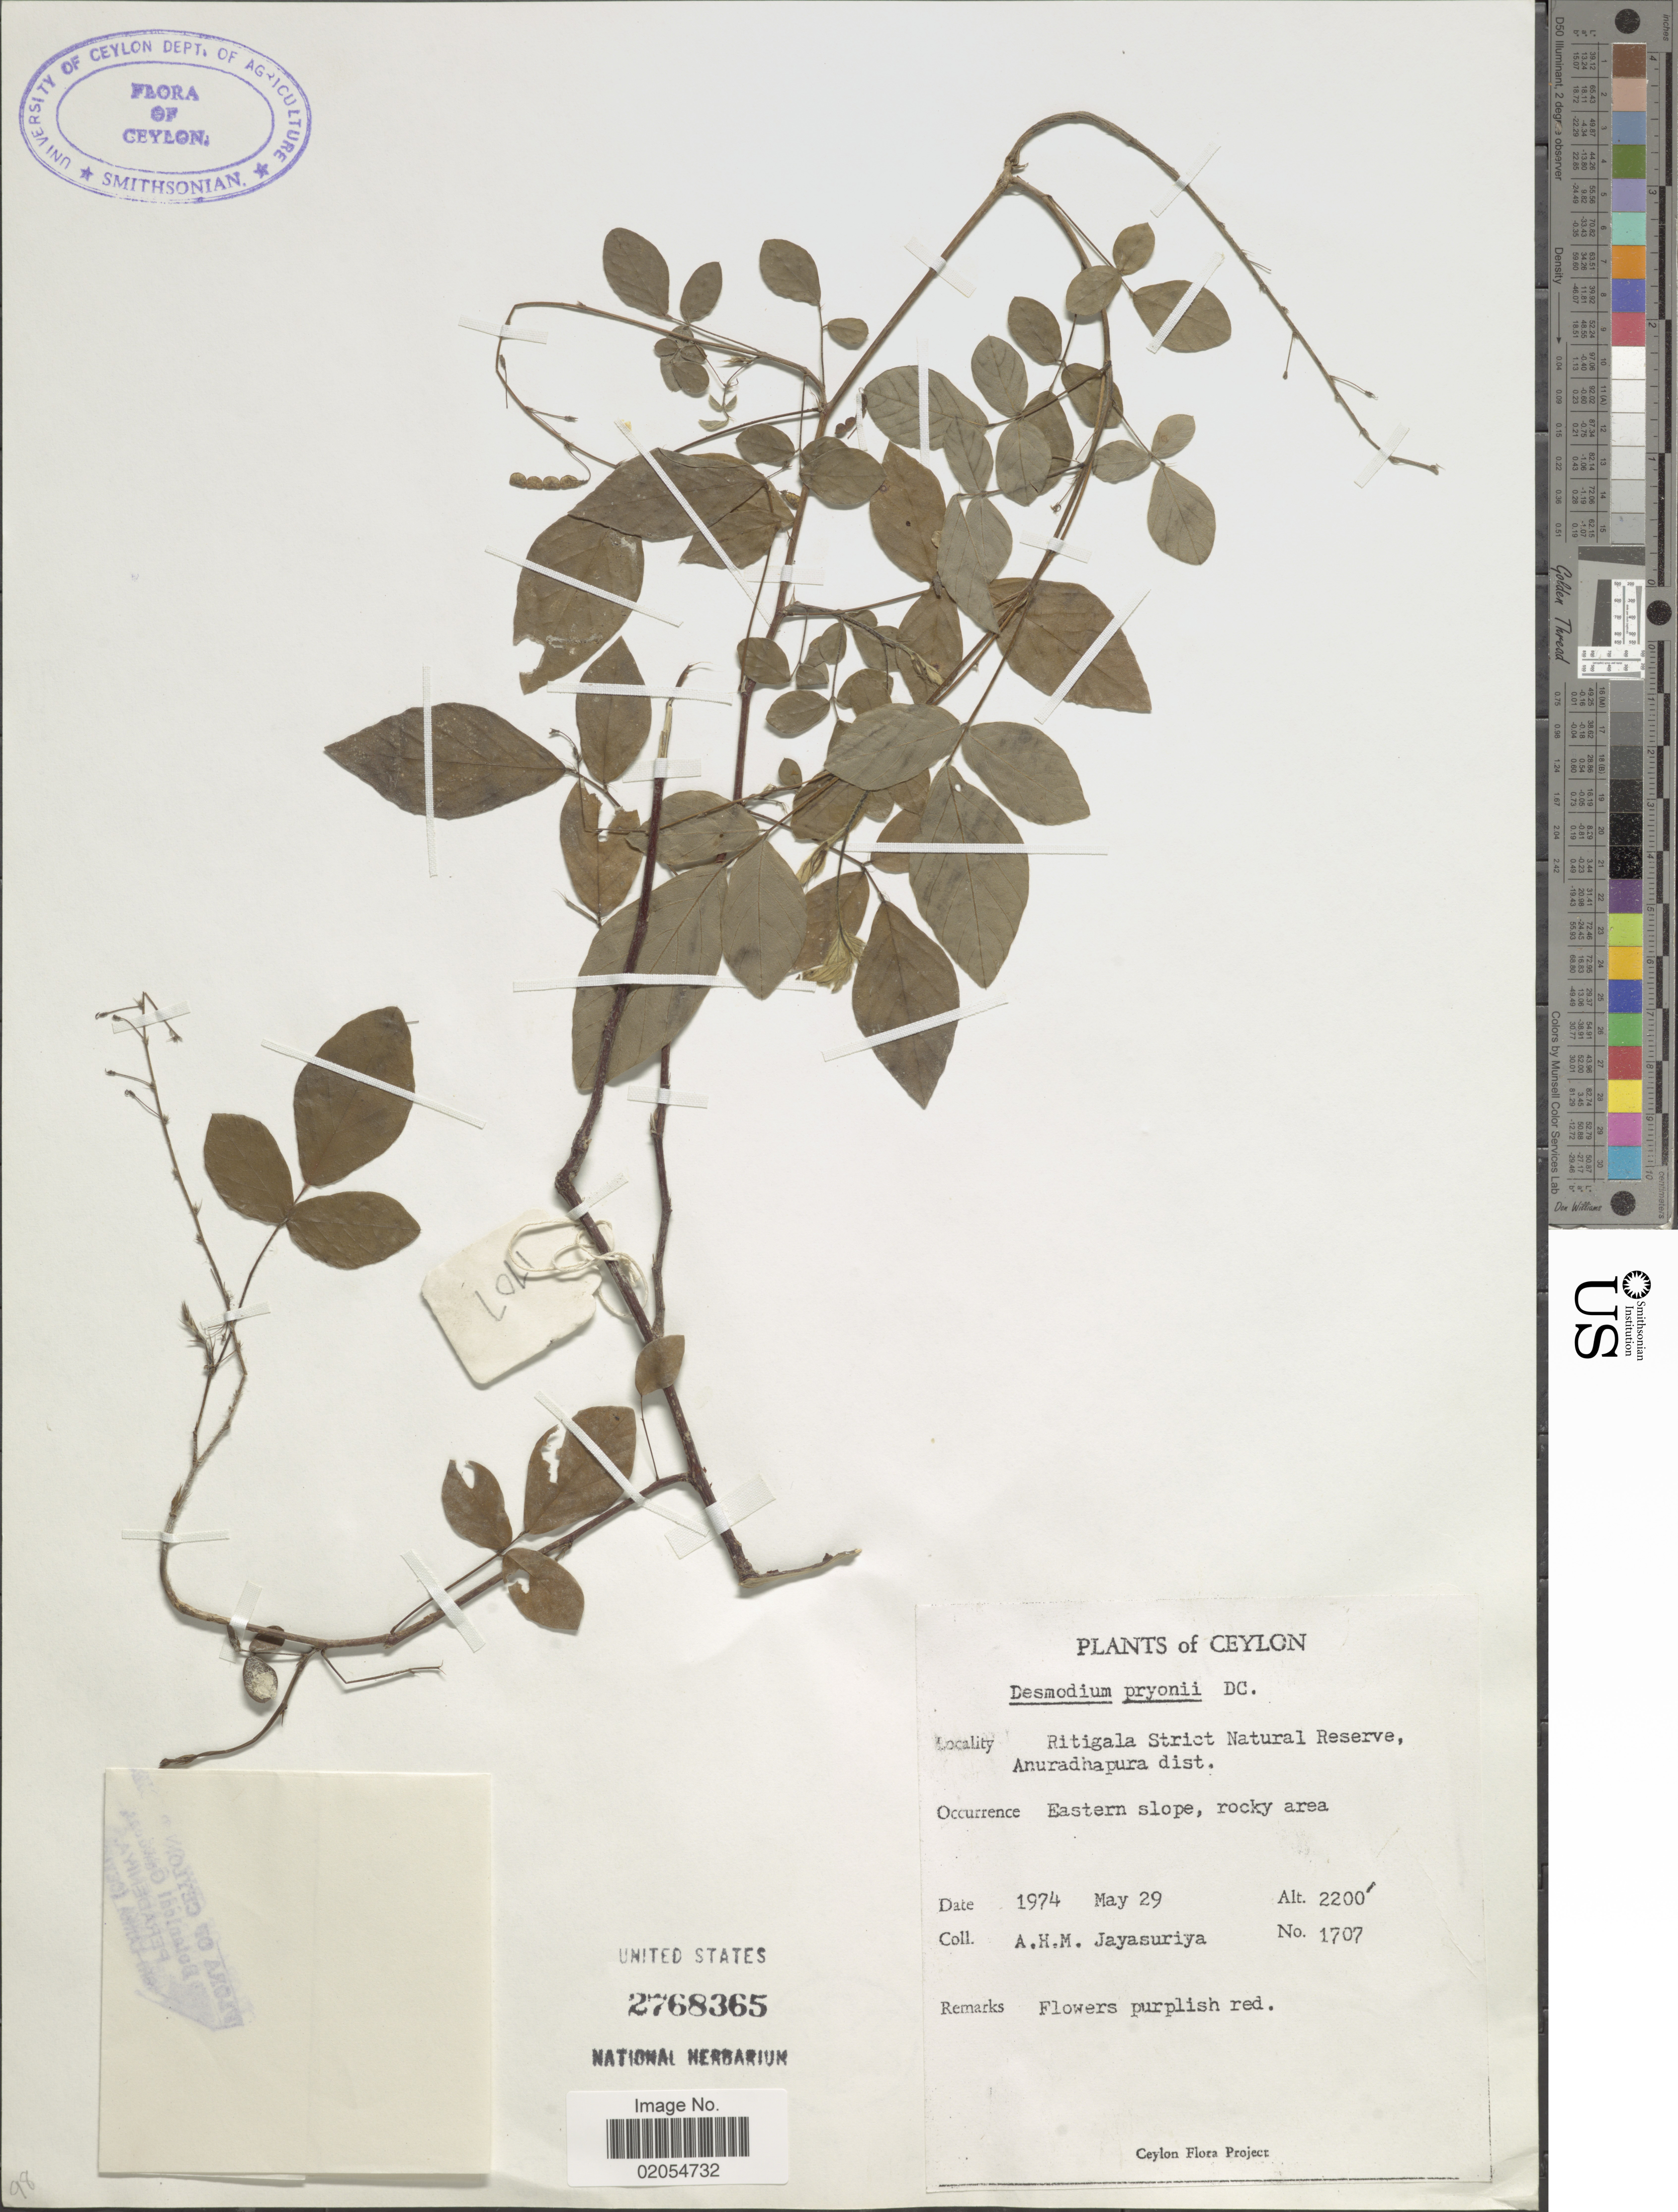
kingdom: Plantae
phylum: Tracheophyta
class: Magnoliopsida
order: Fabales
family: Fabaceae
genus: Pleurolobus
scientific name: Pleurolobus pryonii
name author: (DC.) H. Ohashi & K. Ohashi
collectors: A. H. Jayasuriya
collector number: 1707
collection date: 1974-05-29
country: Sri Lanka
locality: Ceylon. Ritigala Strict Natural Reserve, Anuradhapura dist.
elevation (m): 671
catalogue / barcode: US 2768365